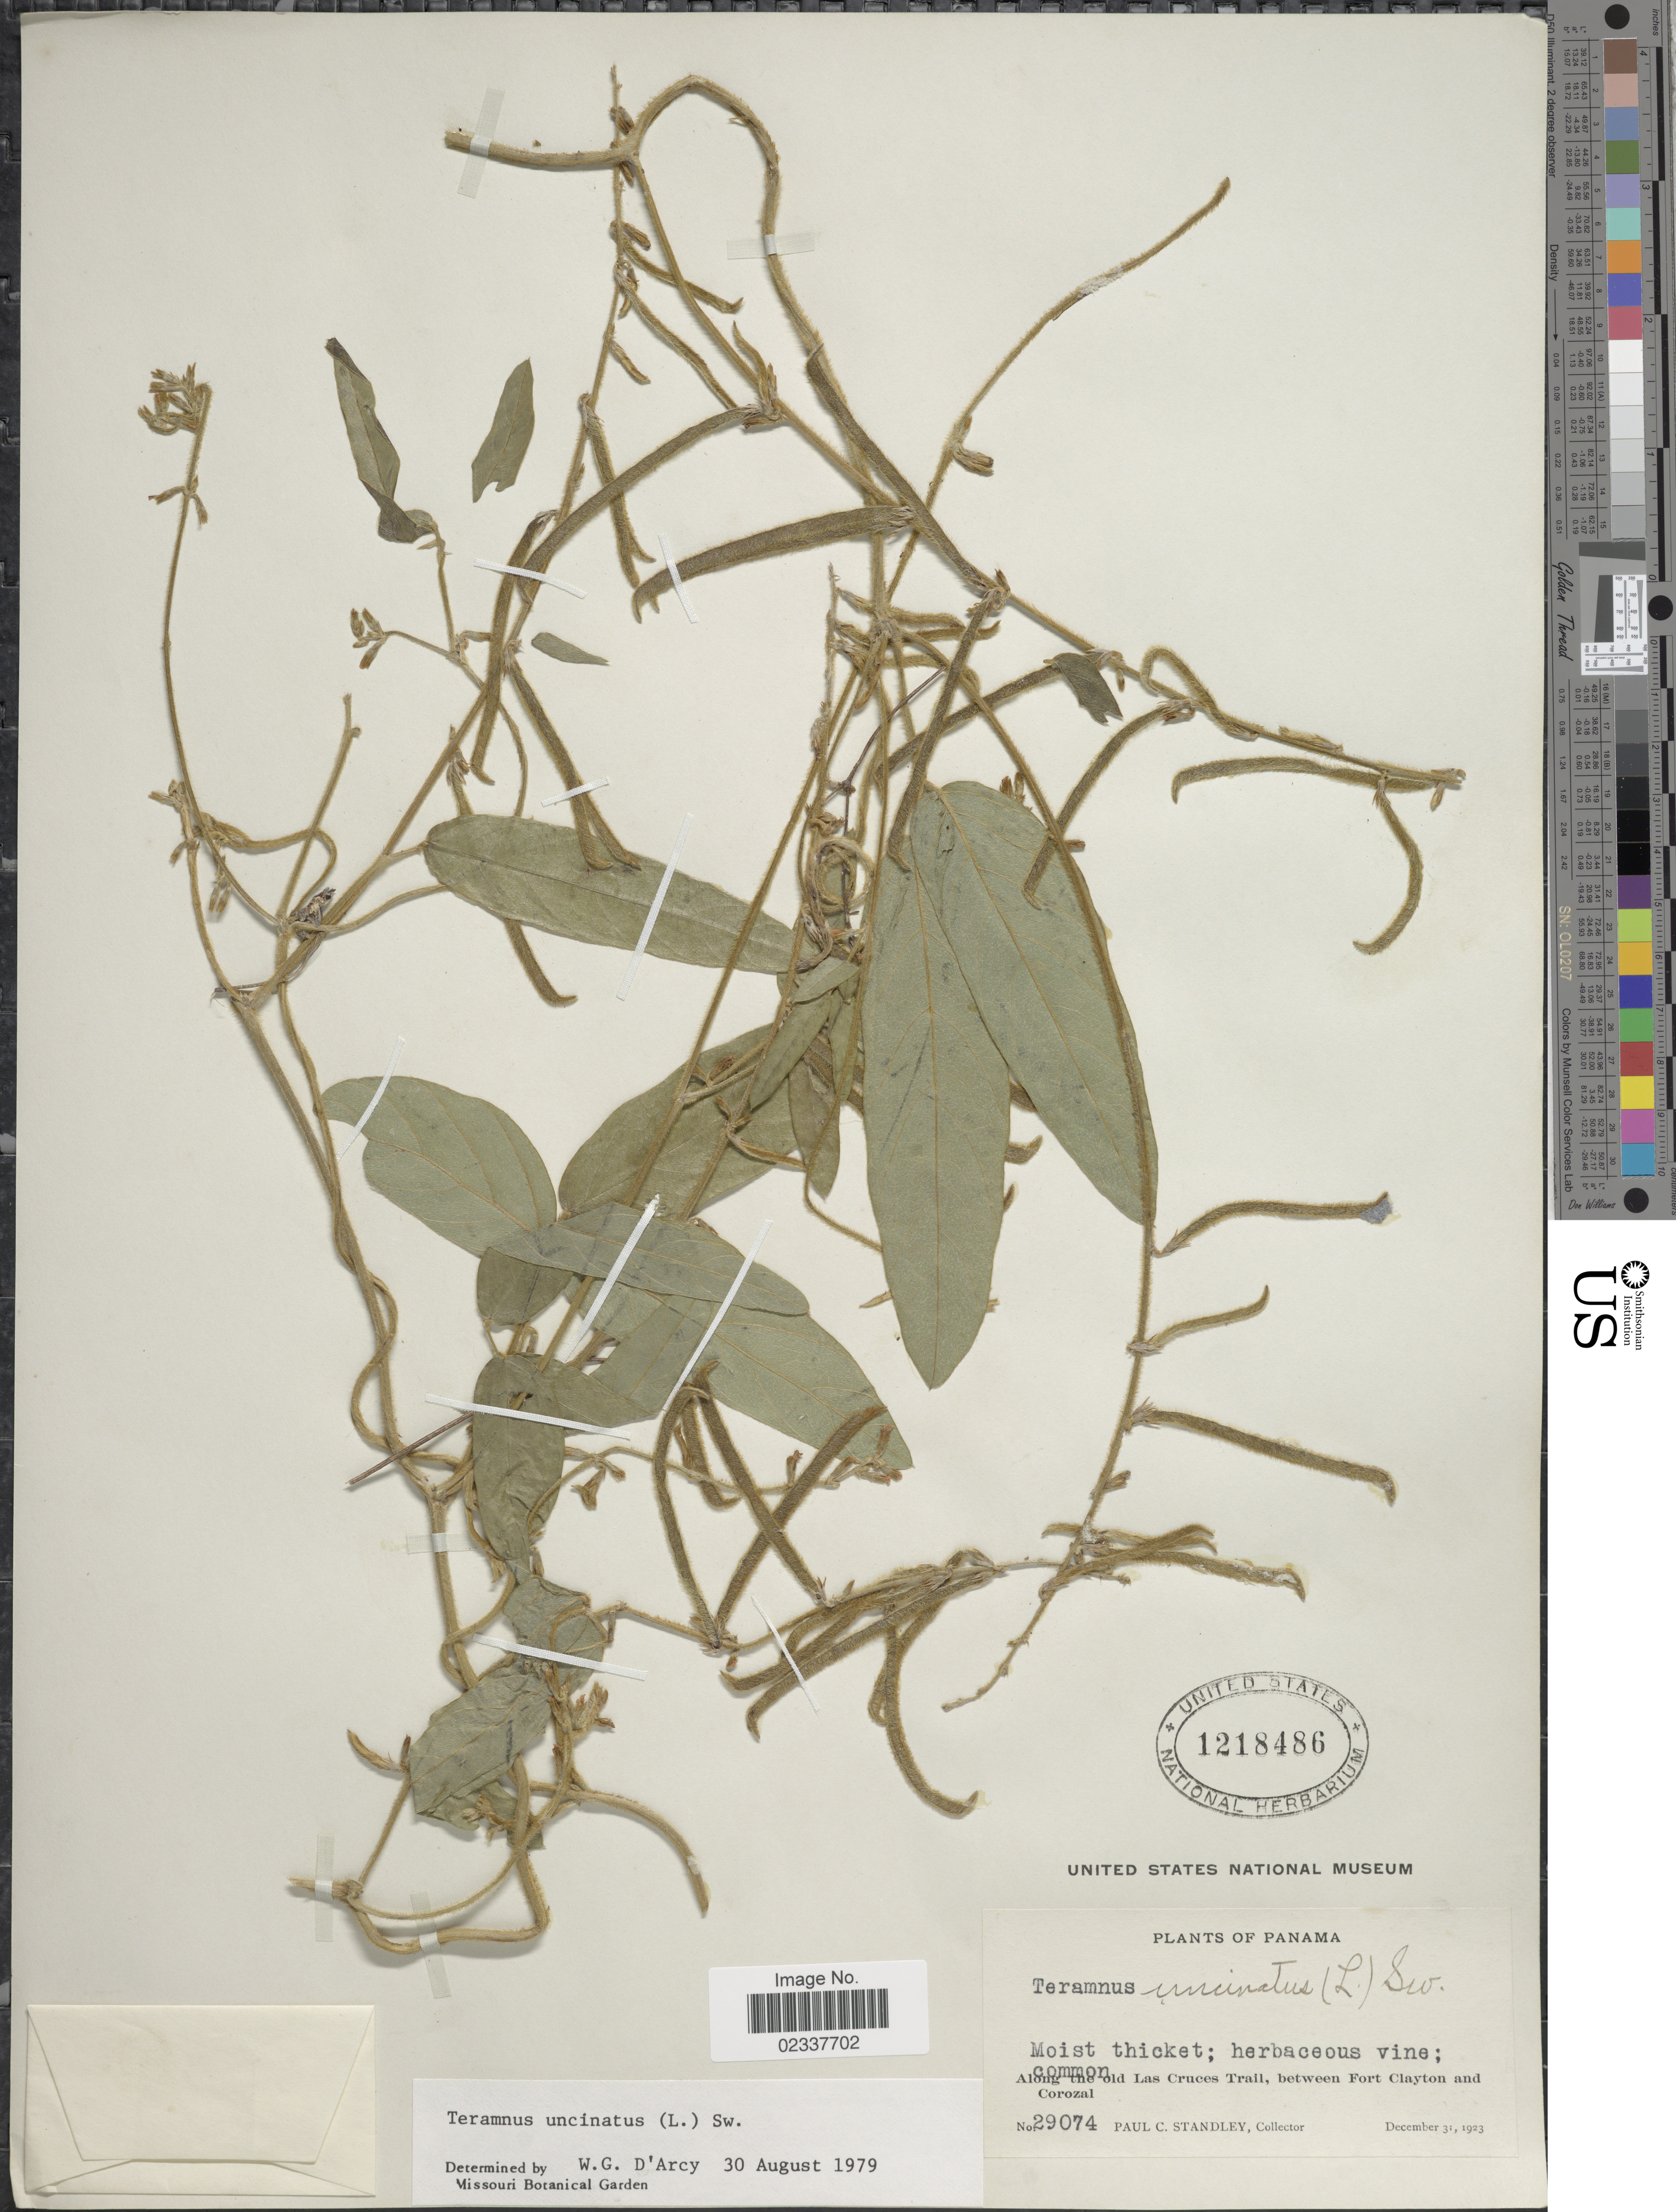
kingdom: Plantae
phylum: Tracheophyta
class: Magnoliopsida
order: Fabales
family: Fabaceae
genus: Teramnus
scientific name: Teramnus uncinatus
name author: (L.) Sw.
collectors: P. C. Standley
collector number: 29074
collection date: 1923-12-31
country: Panama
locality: Along the old Las Cruces Trail, between Fort Clayton and Corozal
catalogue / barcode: US 1218486